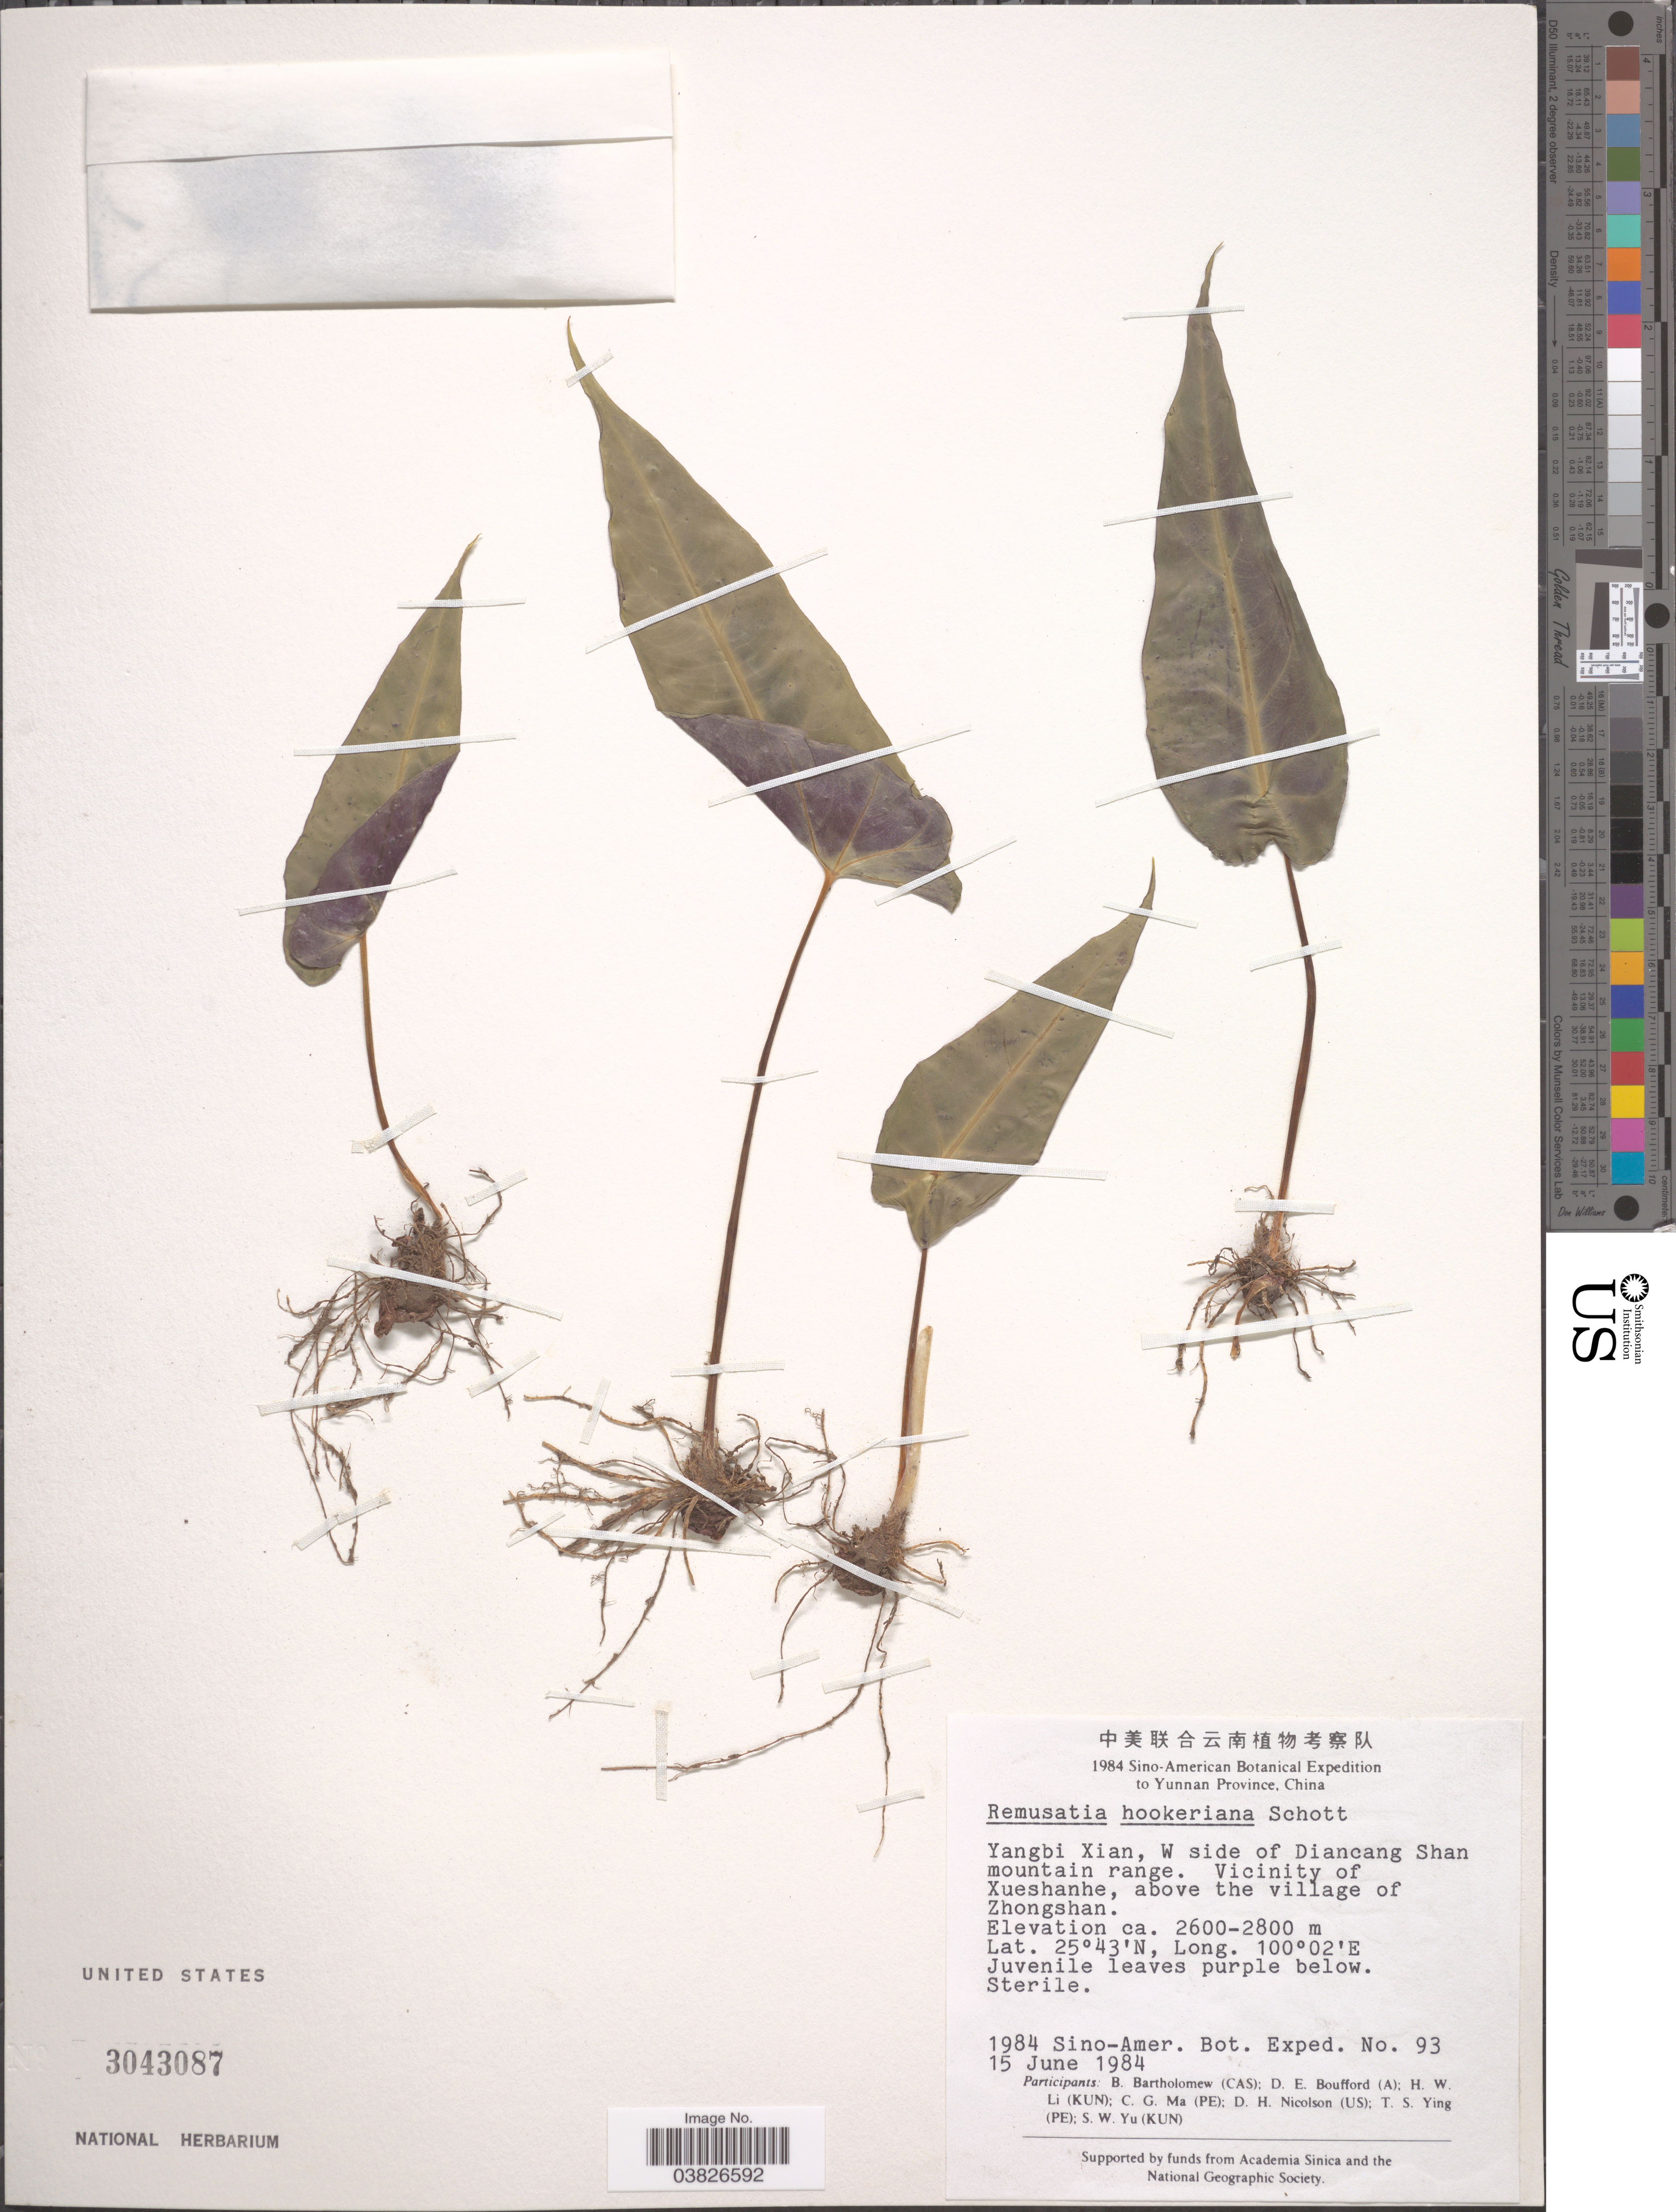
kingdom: Plantae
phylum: Tracheophyta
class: Liliopsida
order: Alismatales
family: Araceae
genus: Remusatia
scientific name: Remusatia hookeriana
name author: Schott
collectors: Sino-Amer. Bot. Exped. 1984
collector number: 93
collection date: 1984-06-15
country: China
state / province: Yunnan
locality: Yangbi Xian, W side of Diancang Shan mountain range. Vicinity of Xueshanhe, above the village of Zhongshan.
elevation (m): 2600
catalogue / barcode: US 3043087